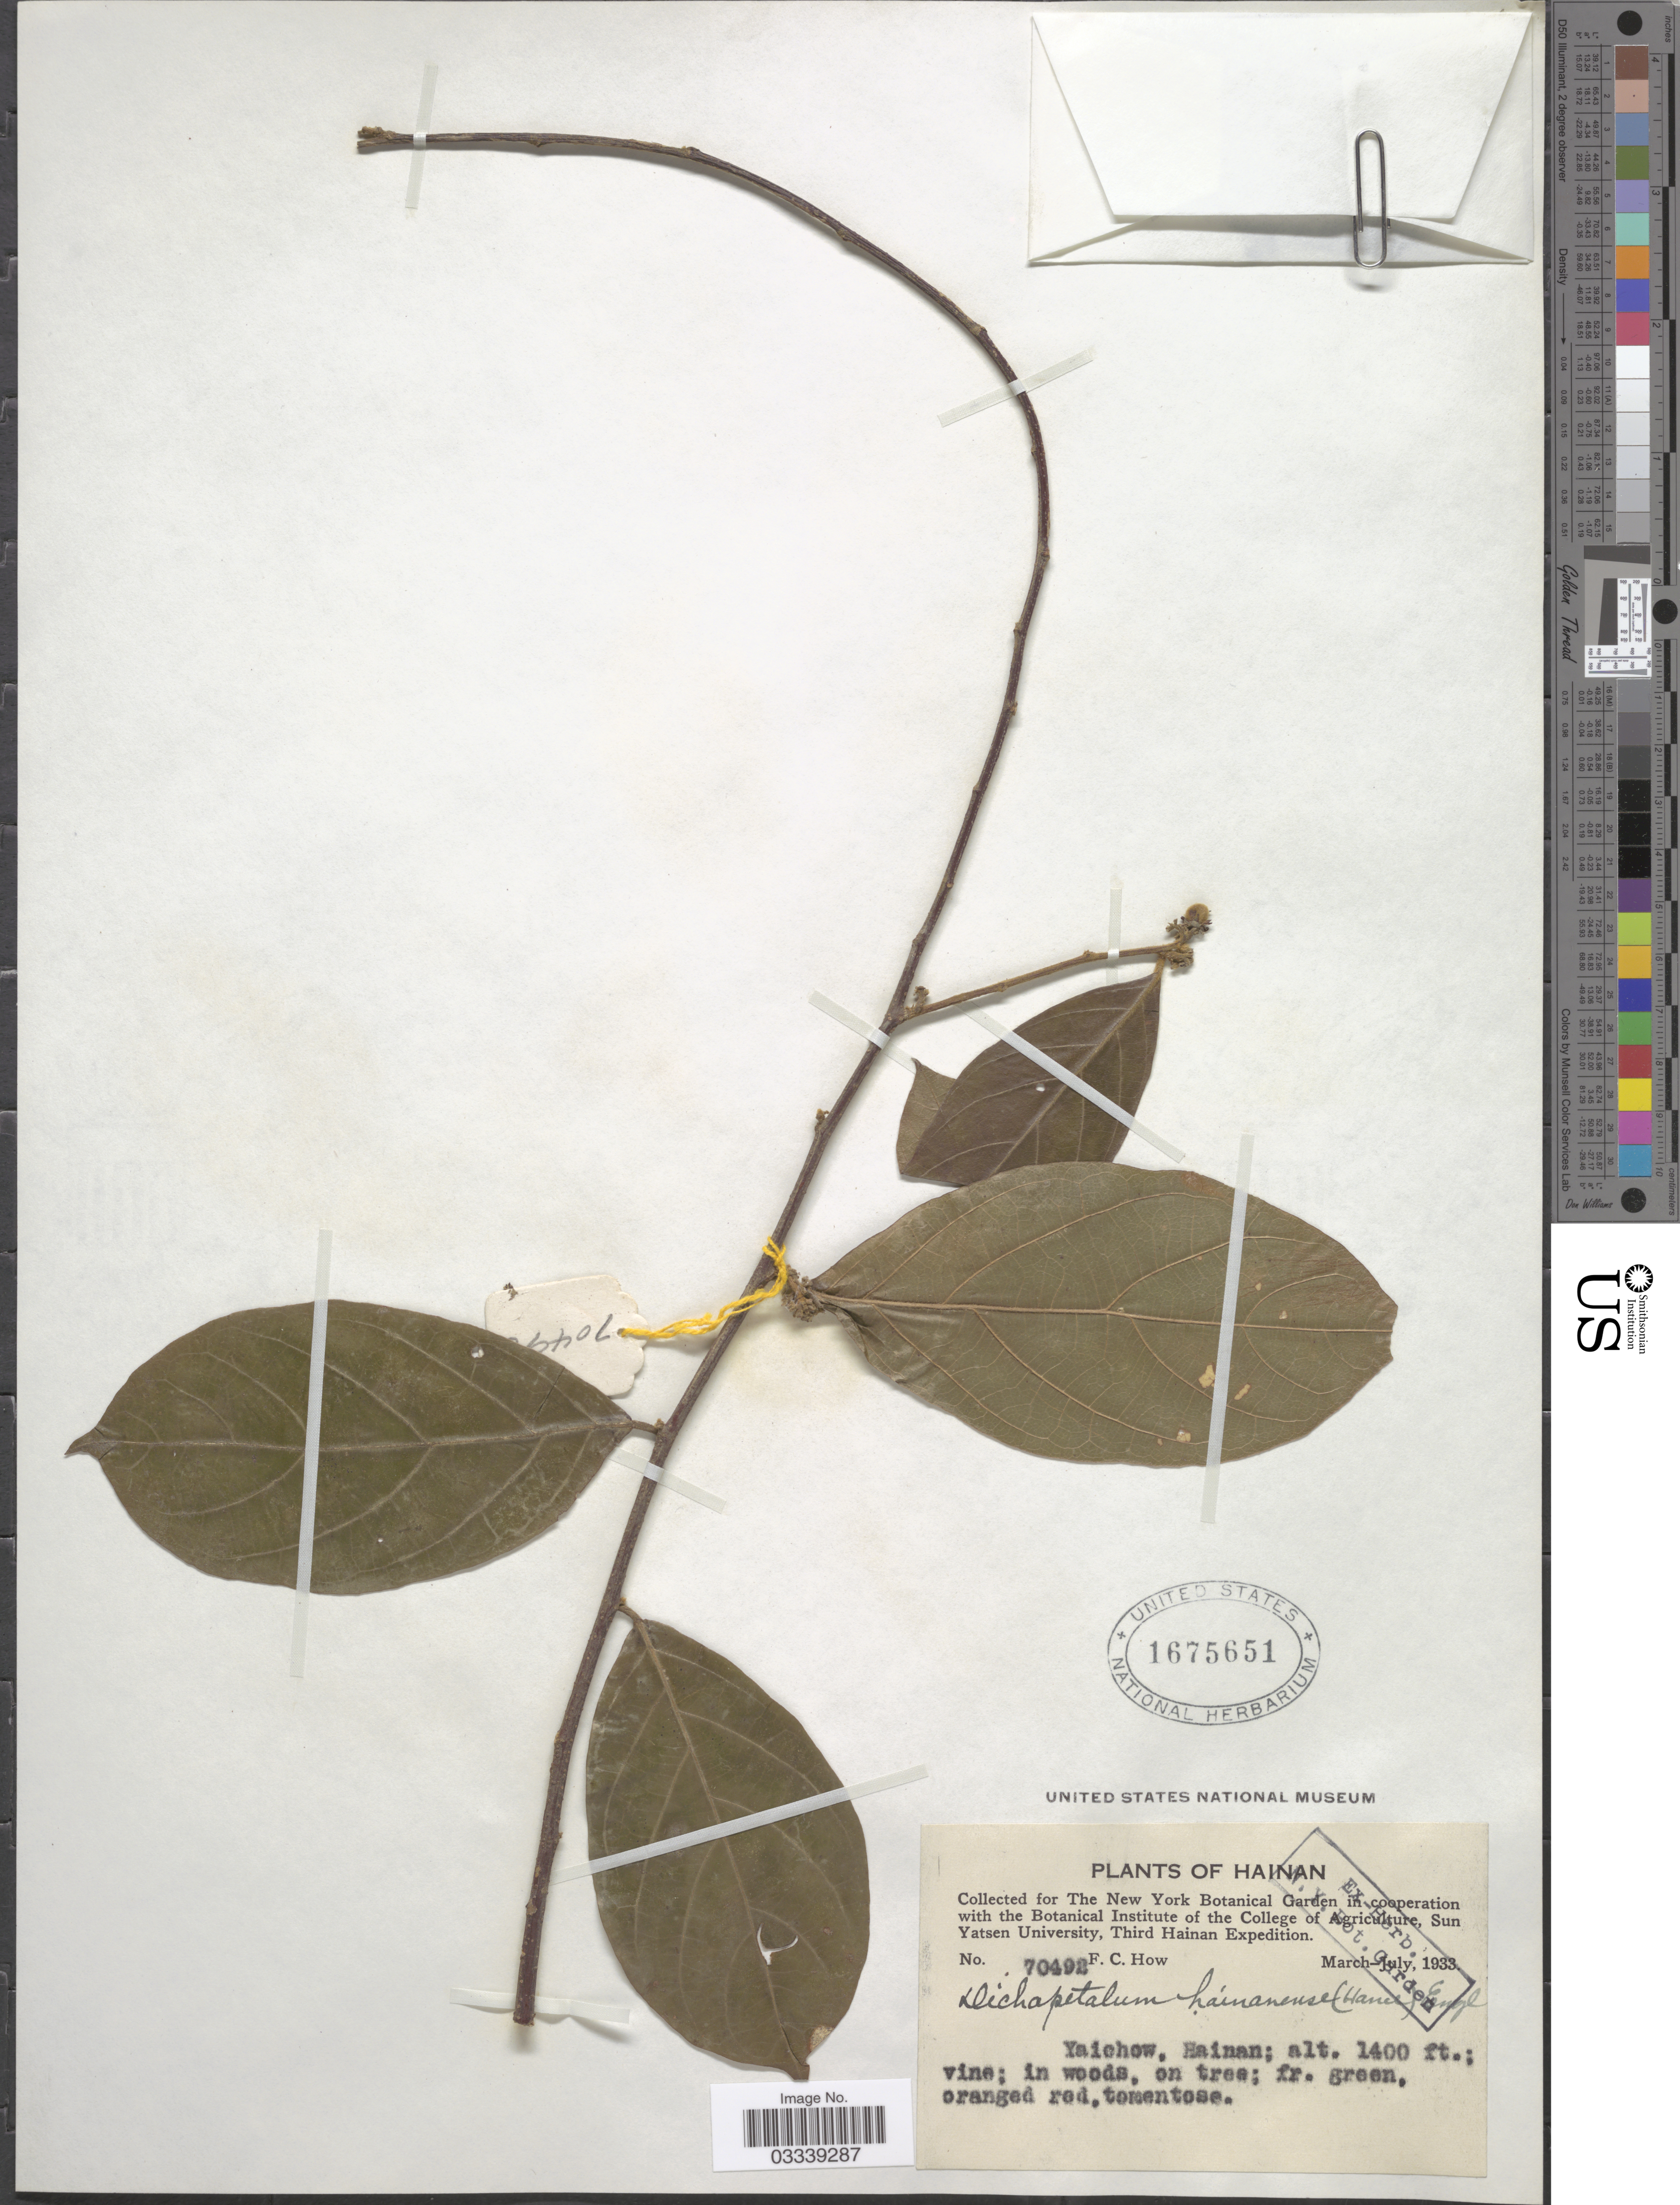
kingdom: Plantae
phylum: Tracheophyta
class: Magnoliopsida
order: Malpighiales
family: Dichapetalaceae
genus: Dichapetalum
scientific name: Dichapetalum hainanense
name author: (Hance) Engl.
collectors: F. C. How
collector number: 70492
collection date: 1933-03/1933-07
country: China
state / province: Hainan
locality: Yaichow.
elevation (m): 427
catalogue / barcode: US 1675651